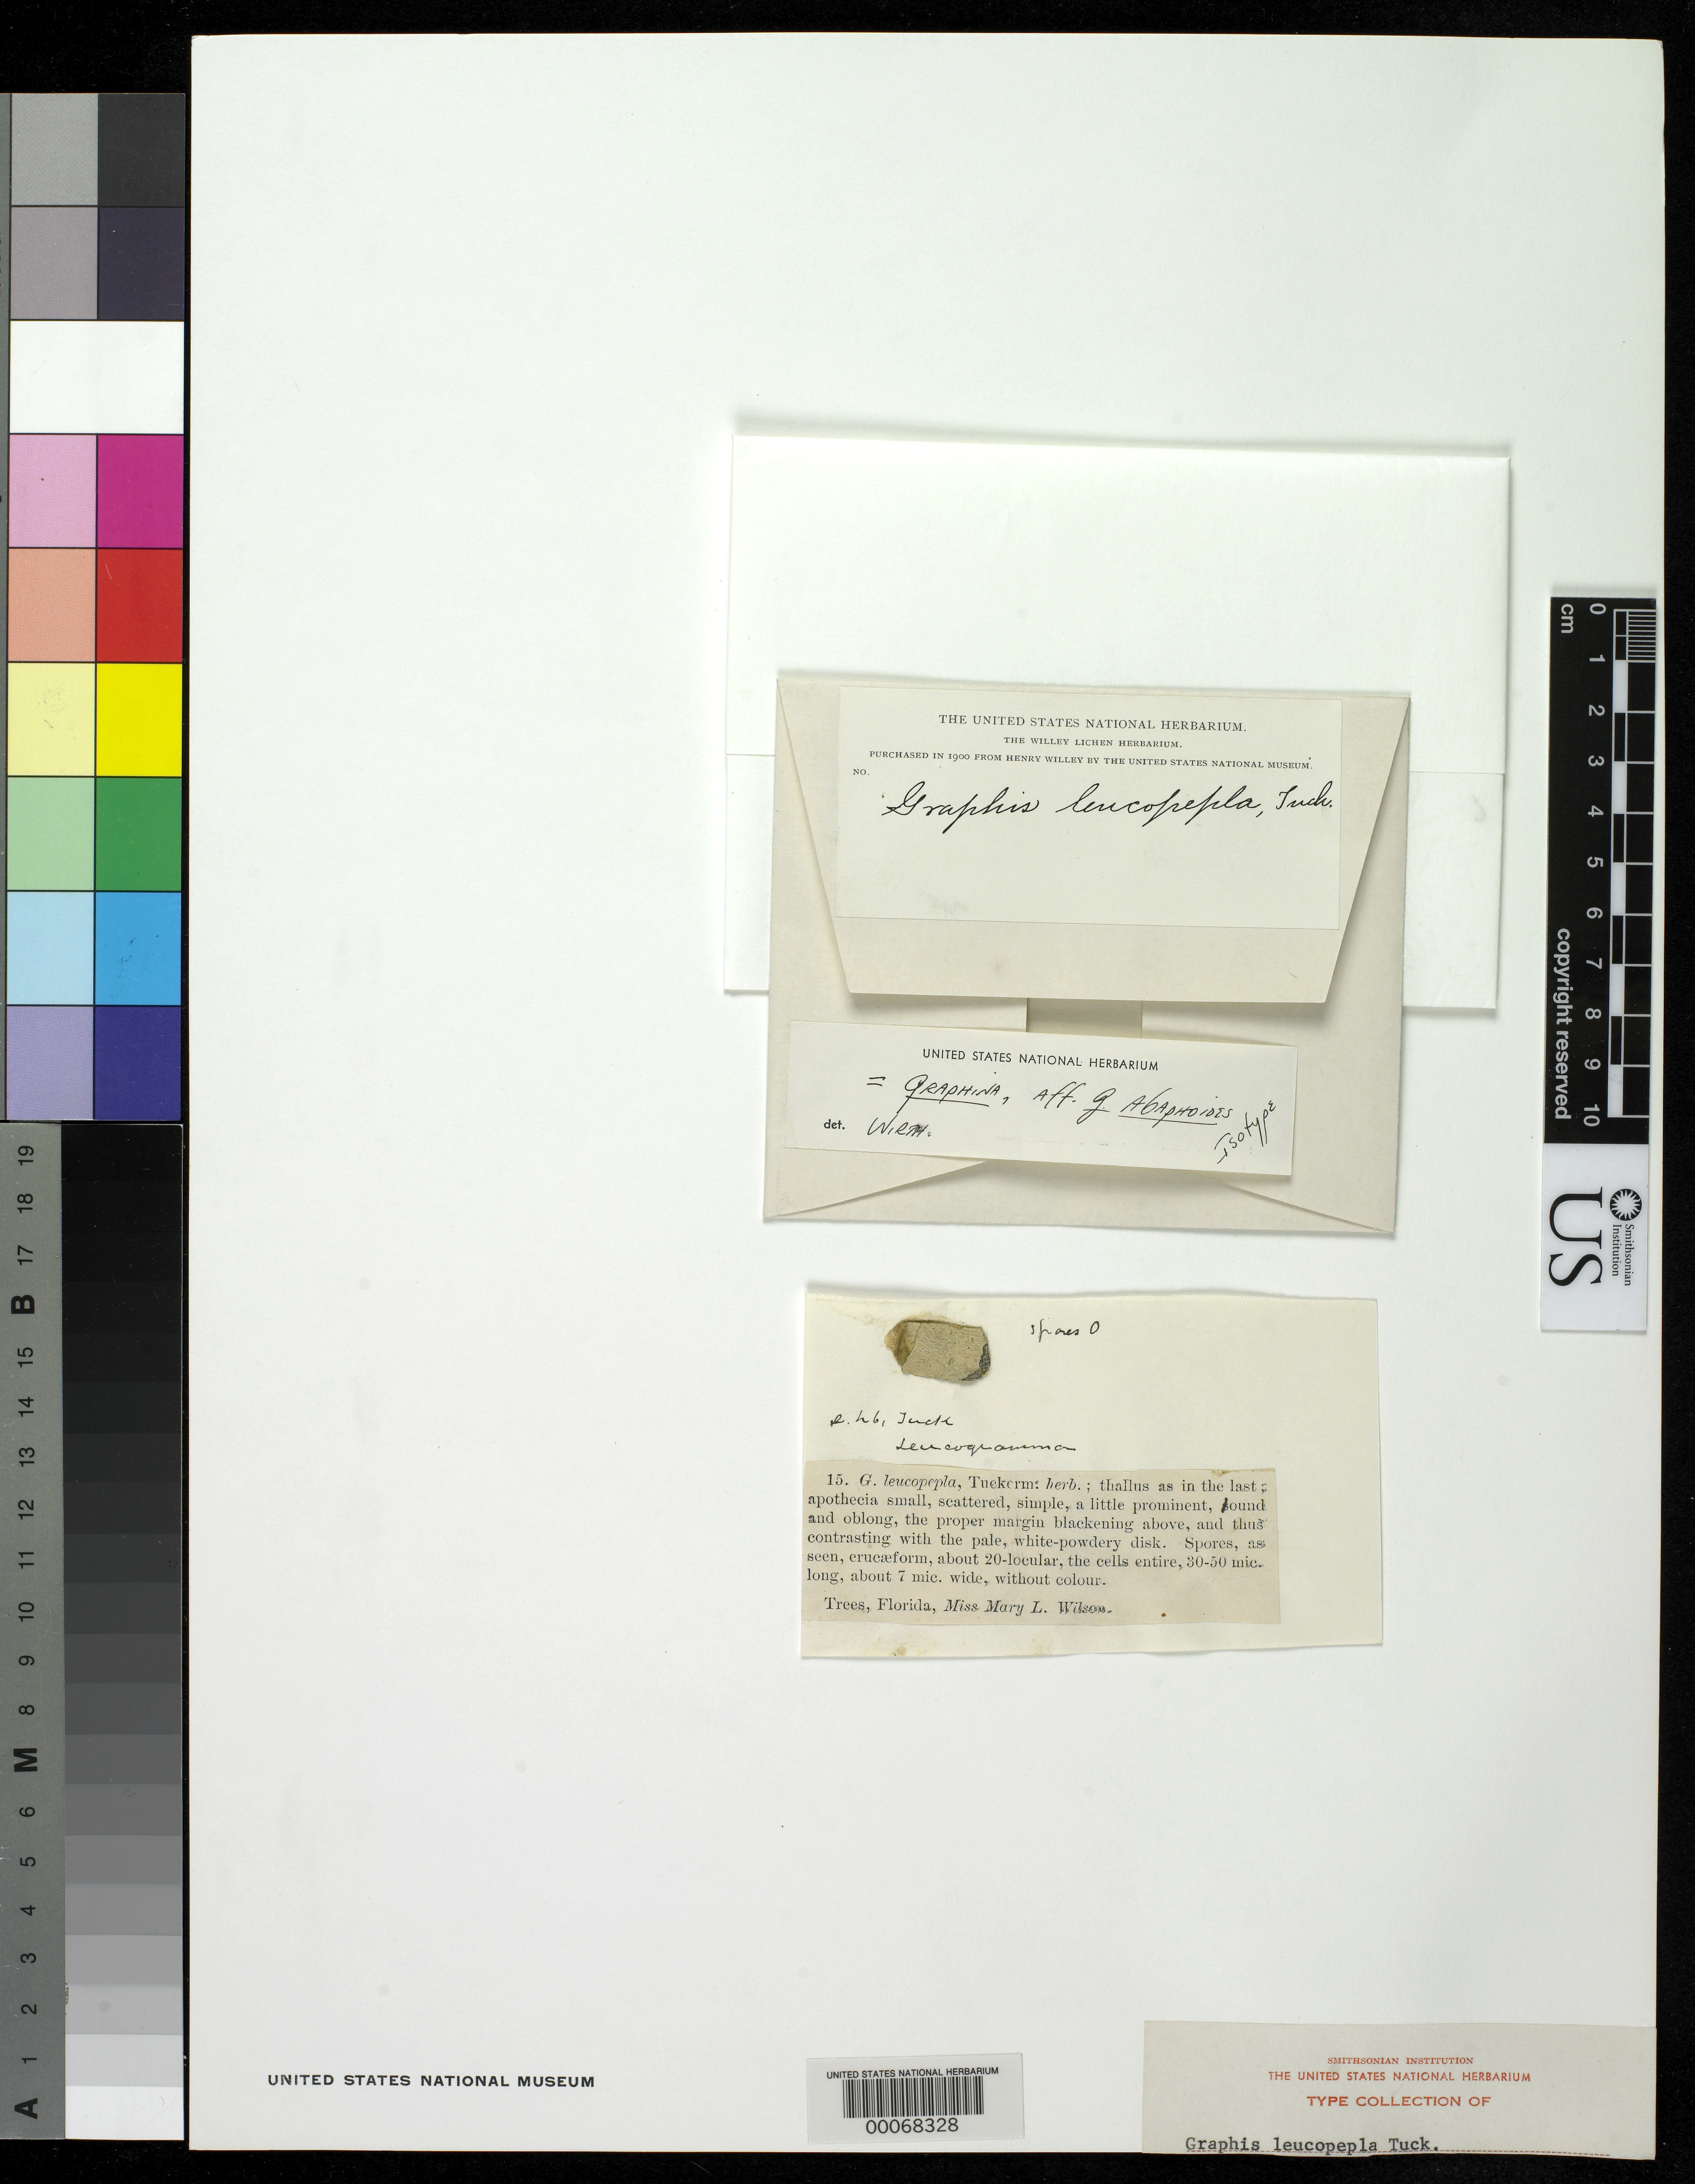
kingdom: Fungi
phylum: Ascomycota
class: Lecanoromycetes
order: Ostropales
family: Graphidaceae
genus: Graphis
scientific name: Graphis leucopepla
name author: Tuck.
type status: Isotype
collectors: M. L. Wilson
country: United States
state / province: Florida